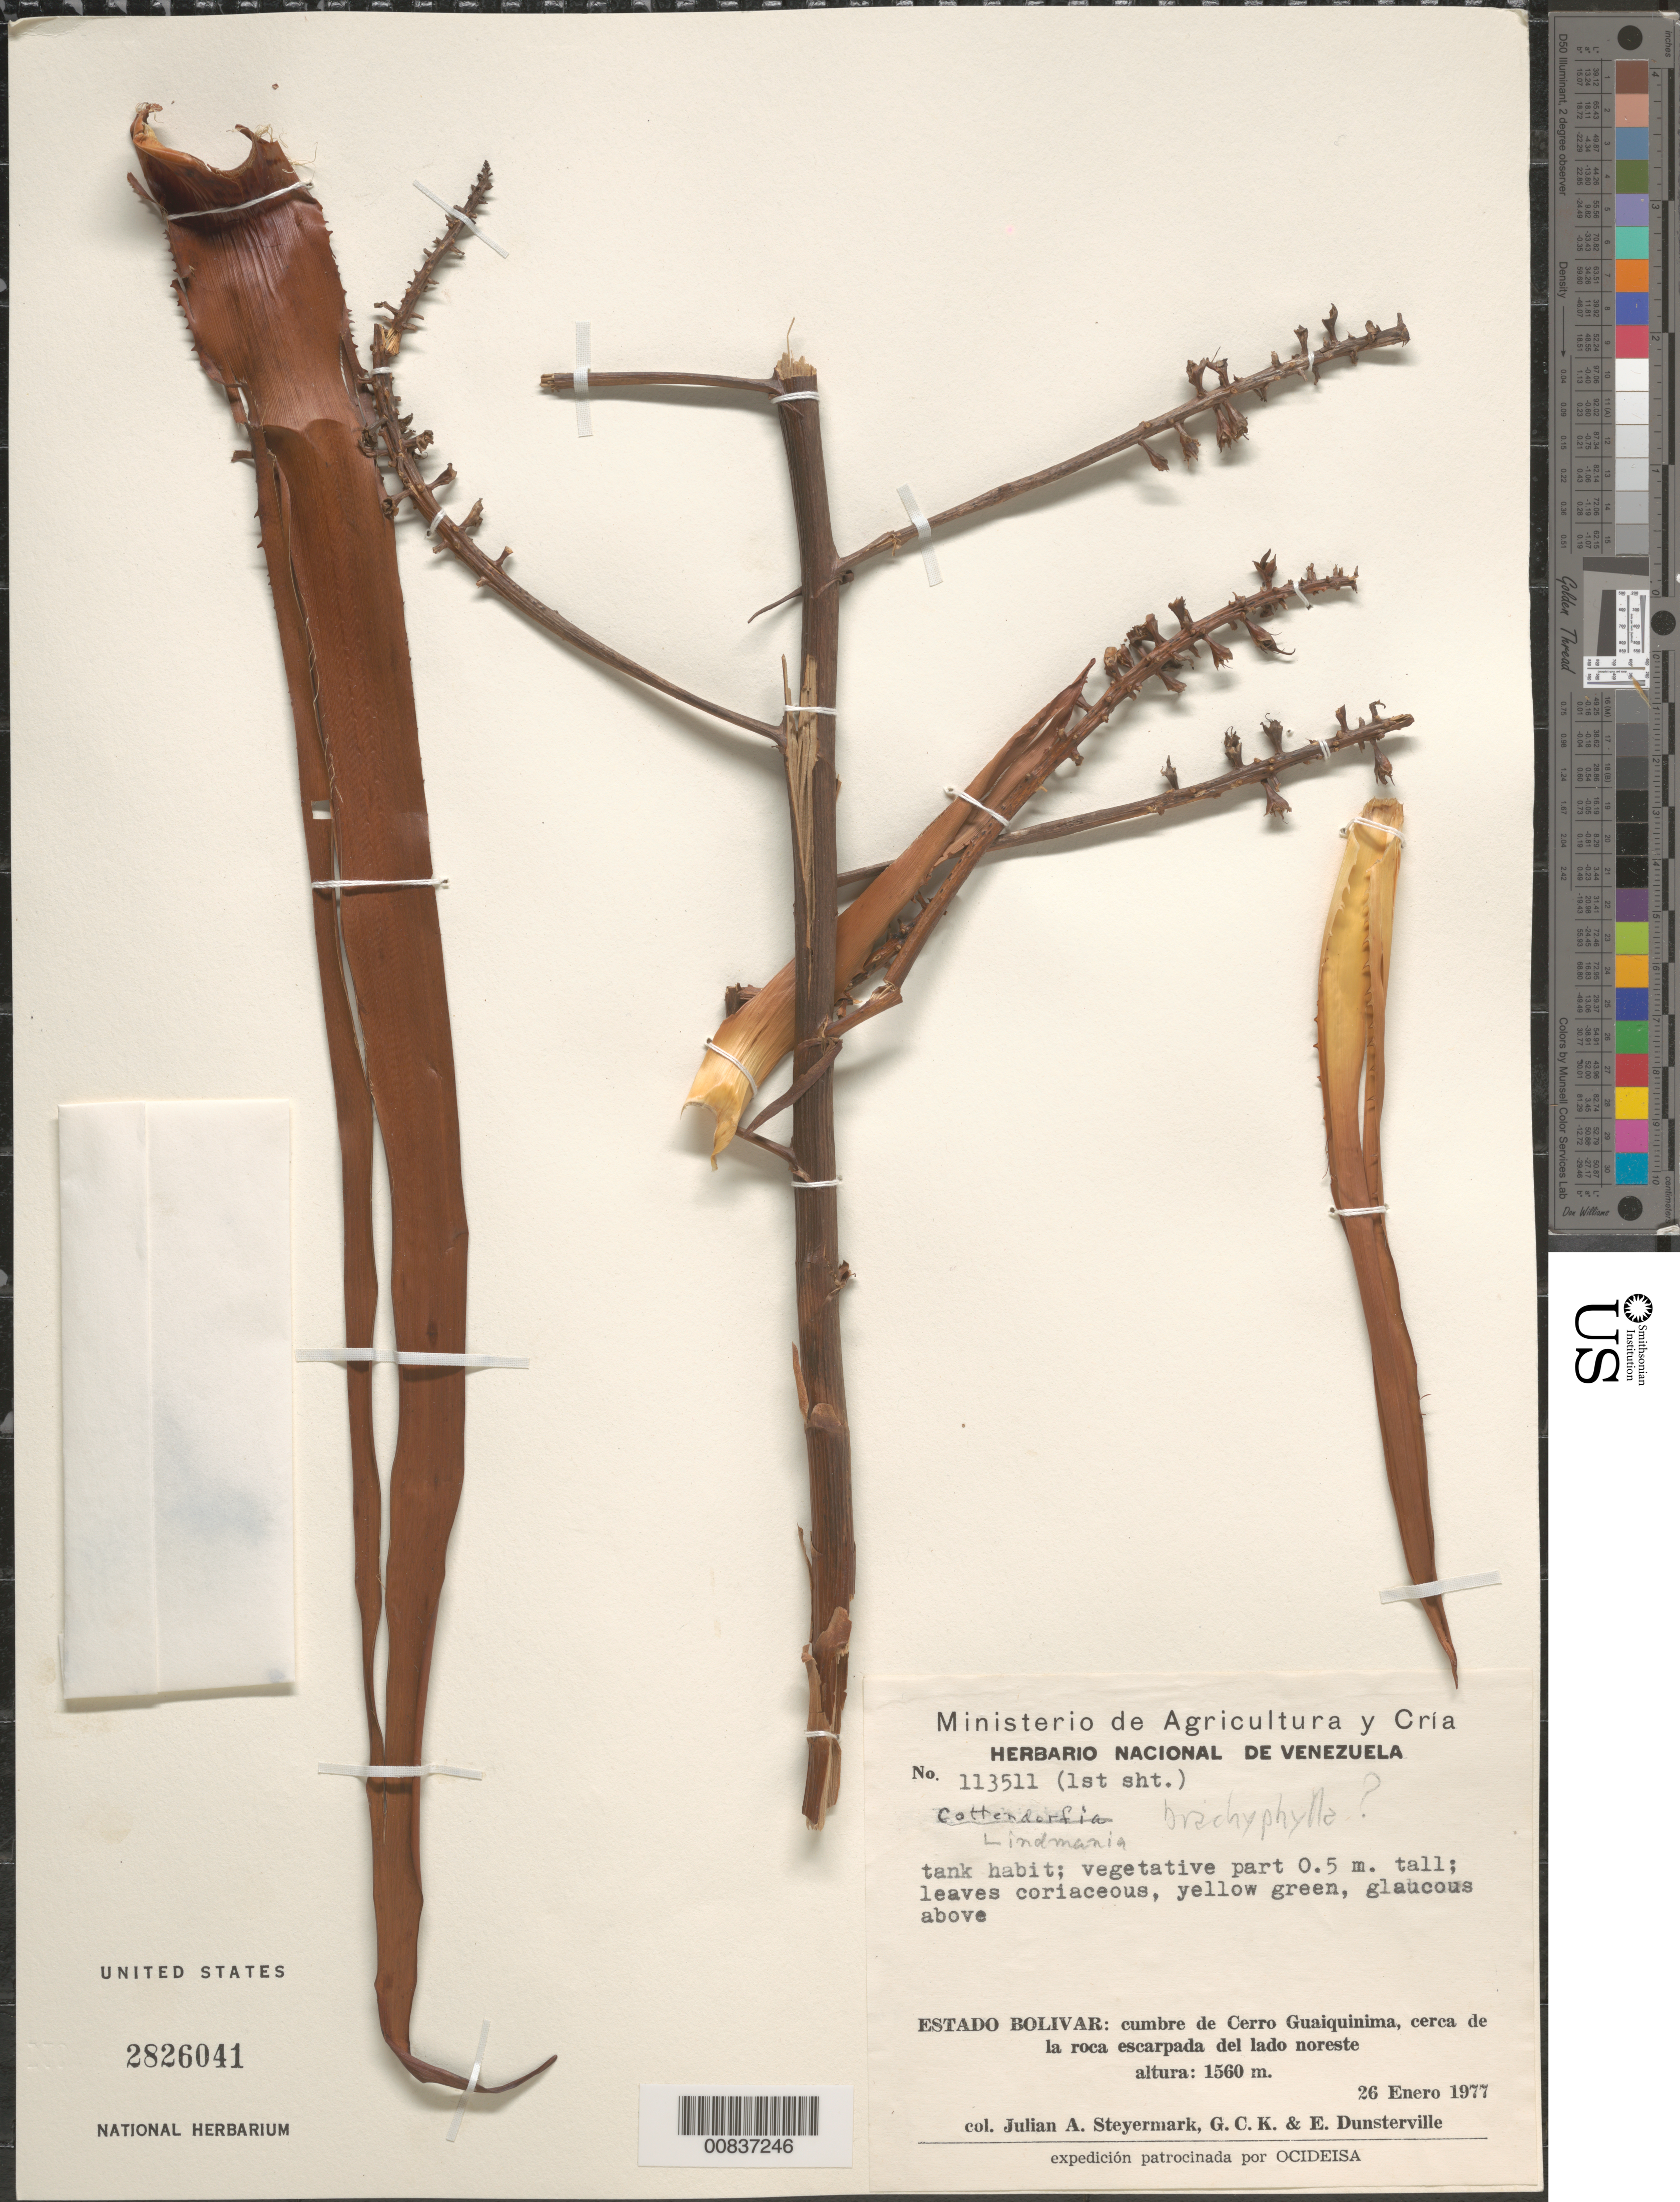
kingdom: Plantae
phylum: Tracheophyta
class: Liliopsida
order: Poales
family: Bromeliaceae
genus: Lindmania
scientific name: Lindmania sp.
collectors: J. Steyermark, G. C. K. Dunsterville & E. Dunsterville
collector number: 113511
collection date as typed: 26-Jan-77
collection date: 1977-01-26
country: Venezuela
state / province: Bolívar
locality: Cerro Guaiquinima, Alto Río Paragua (Guayana)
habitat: Cerca de la roca escarpada del lado noreste; tank habit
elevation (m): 1560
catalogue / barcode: US 2826041